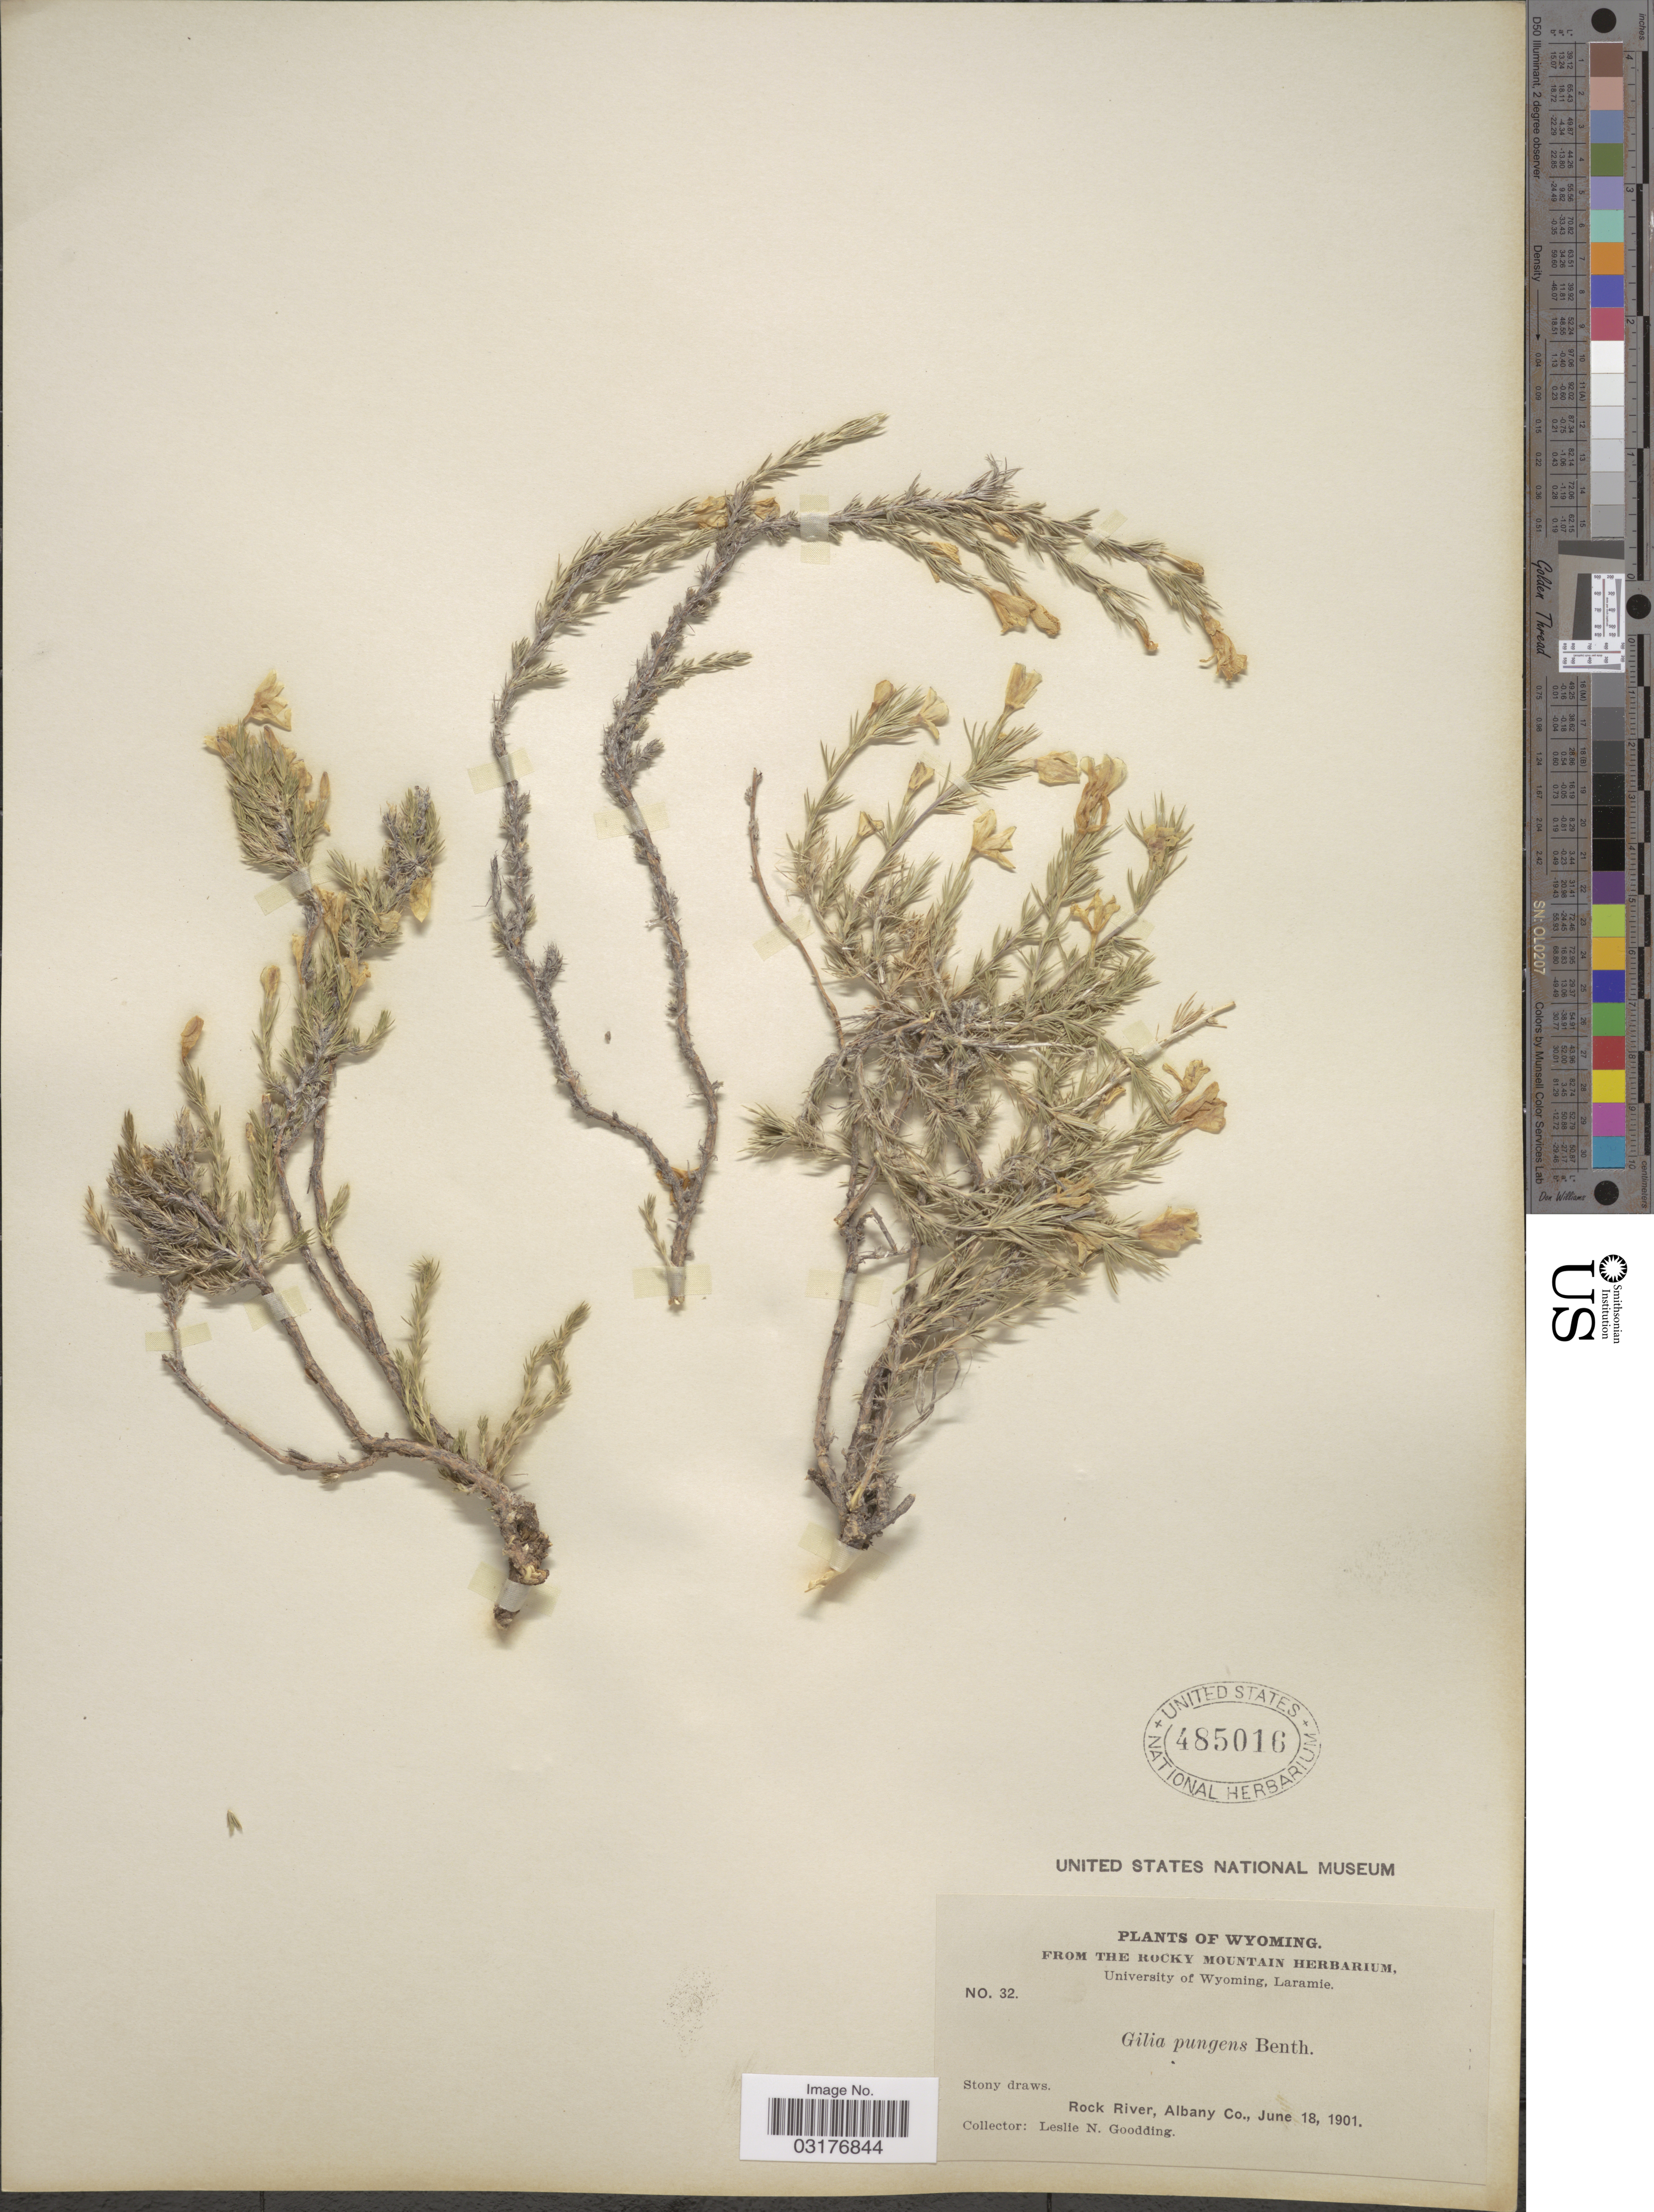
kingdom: Plantae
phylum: Tracheophyta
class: Magnoliopsida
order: Ericales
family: Polemoniaceae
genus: Linanthus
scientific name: Linanthus pungens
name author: (Torr.) J.M. Porter & L.A. Johnson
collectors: L. N. Goodding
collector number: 32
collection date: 1901-06-18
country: United States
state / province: Wyoming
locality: Rock River, Albany Co.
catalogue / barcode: US 485016